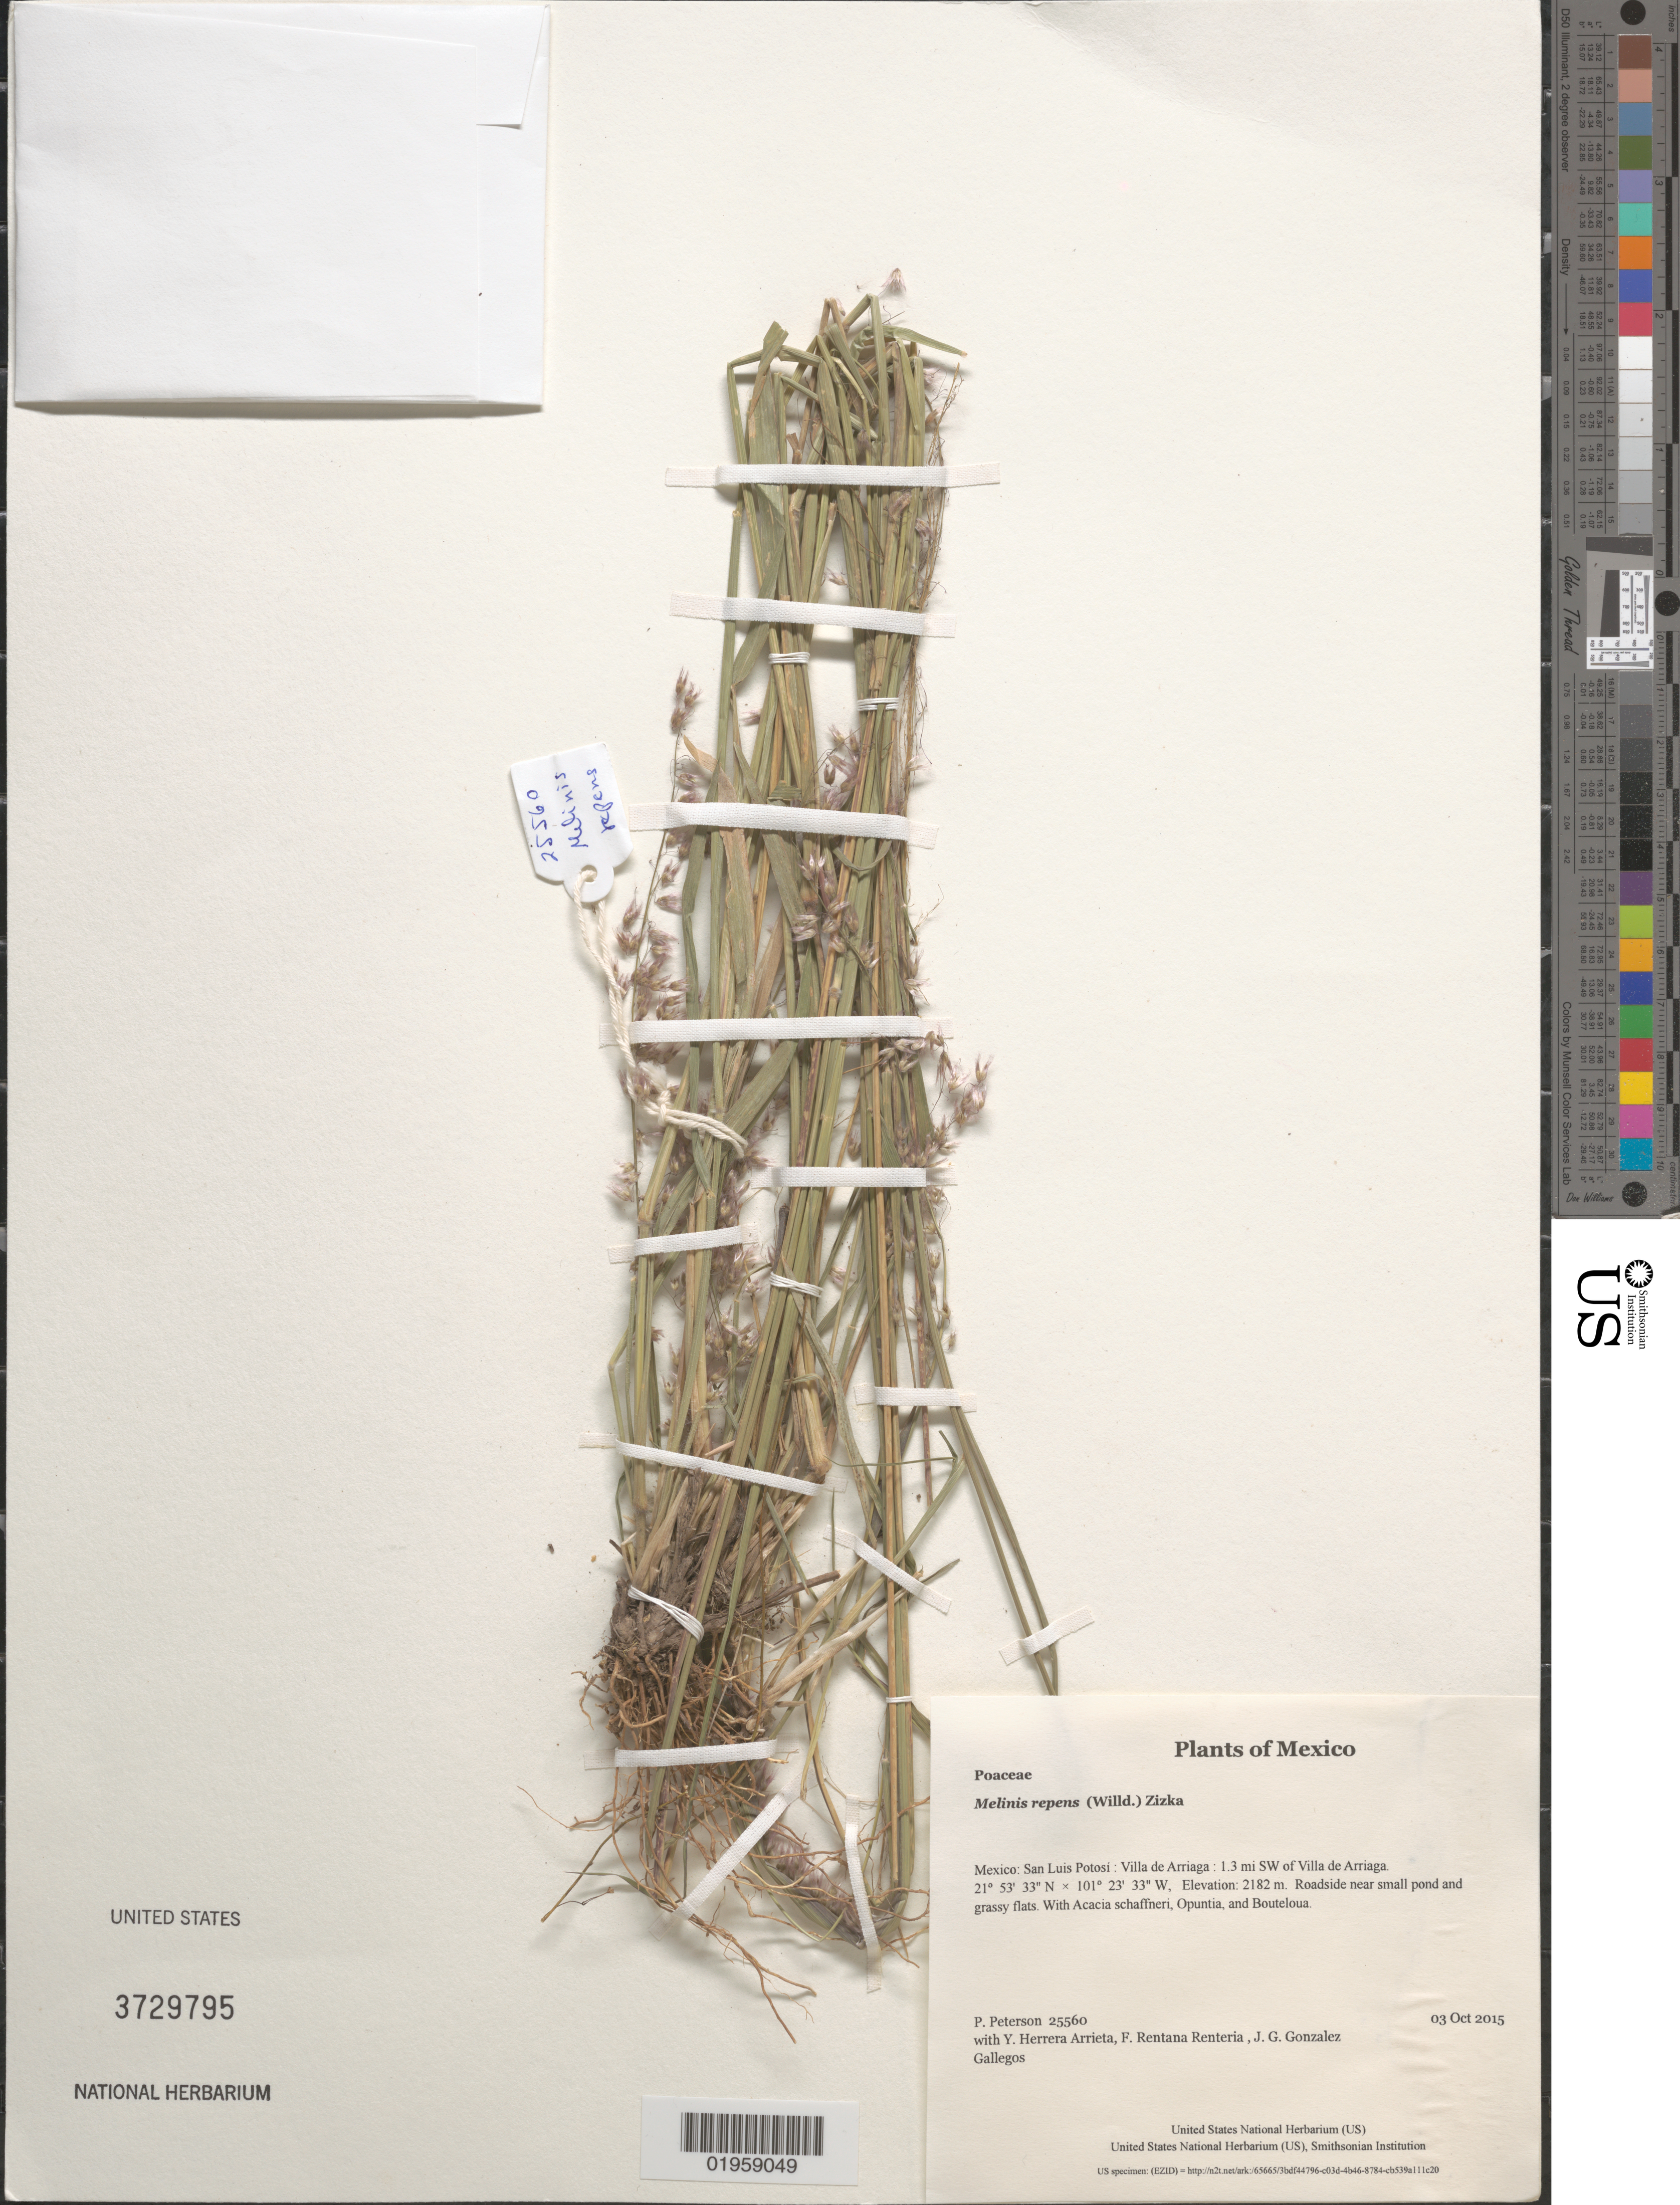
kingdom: Plantae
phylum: Tracheophyta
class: Liliopsida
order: Poales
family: Poaceae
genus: Melinis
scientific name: Melinis repens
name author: (Willd.) Zizka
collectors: P. M. Peterson, Y. Herrera Arrieta, F. Rentana Renteria & J. G. Gonzalez Gallegos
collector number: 25560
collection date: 2015-10-03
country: Mexico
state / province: San Luis Potosí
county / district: Villa de Arriaga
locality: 1.3 mi SW of Villa de Arriaga.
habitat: Roadside near small pond and grassy flats.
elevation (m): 2182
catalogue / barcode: US 3729795